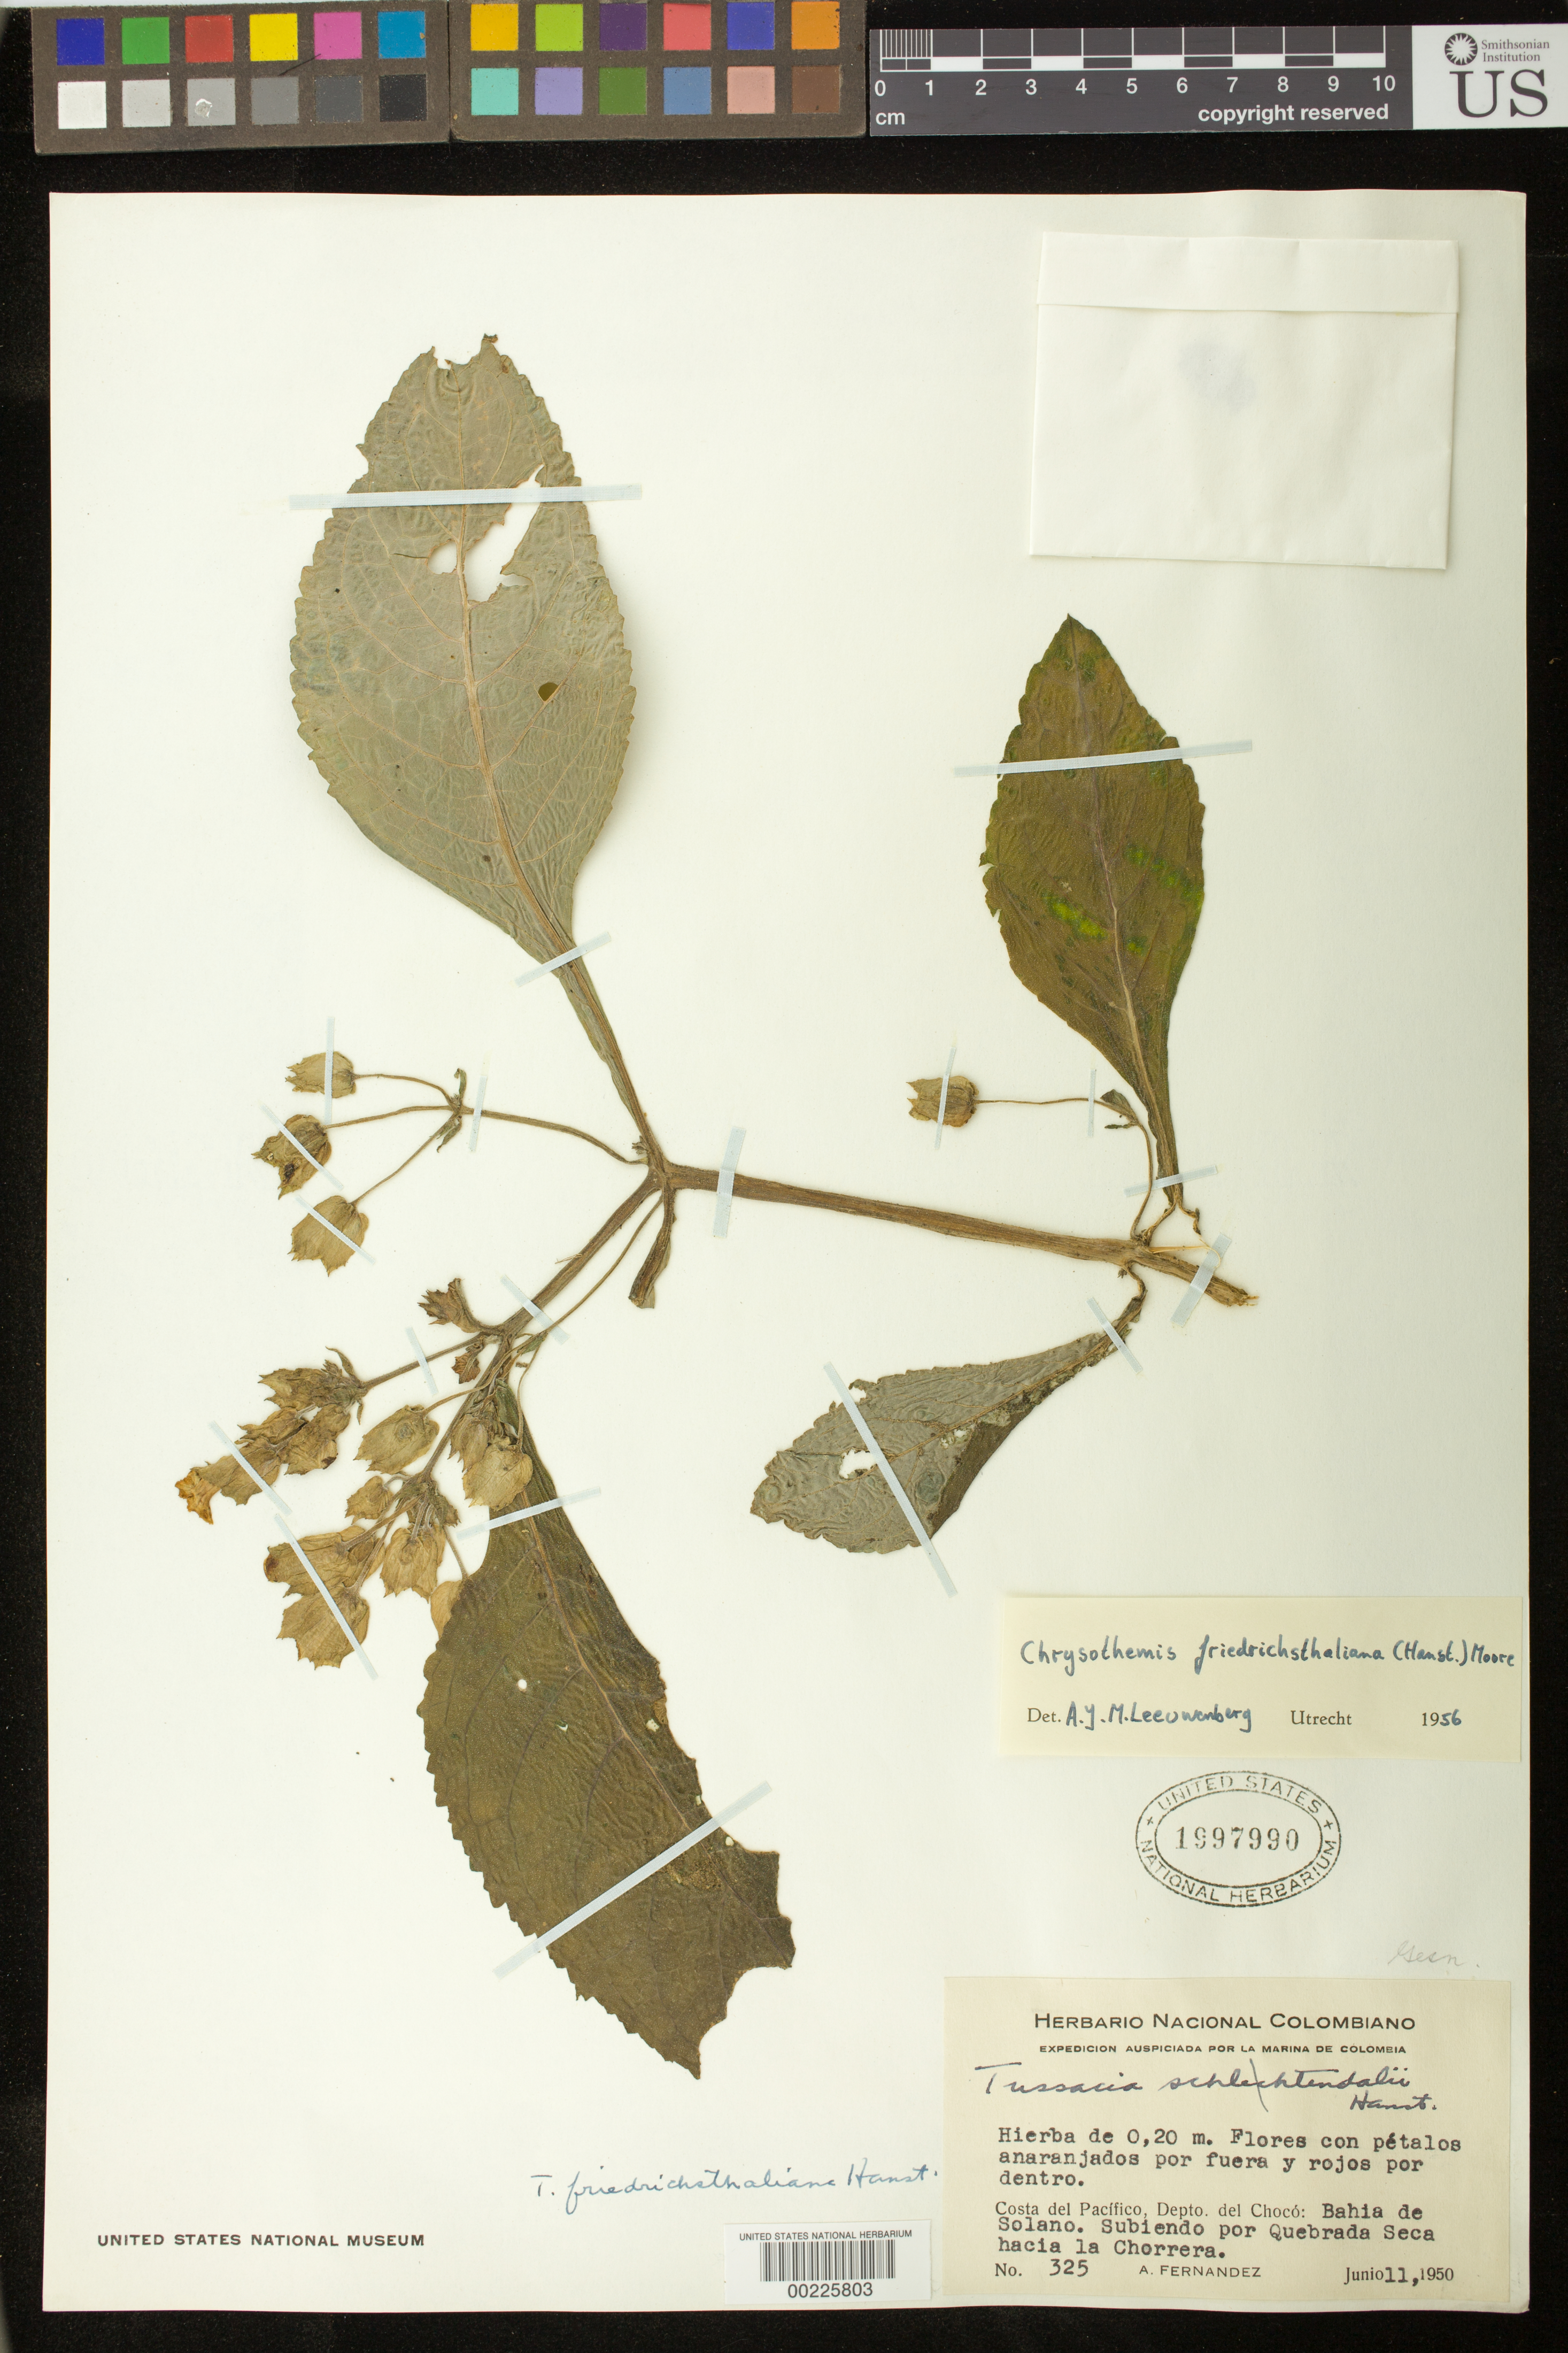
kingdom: Plantae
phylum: Tracheophyta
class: Magnoliopsida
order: Lamiales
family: Gesneriaceae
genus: Chrysothemis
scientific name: Chrysothemis friedrichsthaliana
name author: (Hanst.) H.E. Moore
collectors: A. Fernandez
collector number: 325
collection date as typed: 11 Jun 1950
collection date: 1950-06-11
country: Colombia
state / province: Chocó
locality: Pacific coast, Bahia de Solano, walking up to Quebrada Seca near La Chorrera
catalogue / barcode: US 1997990